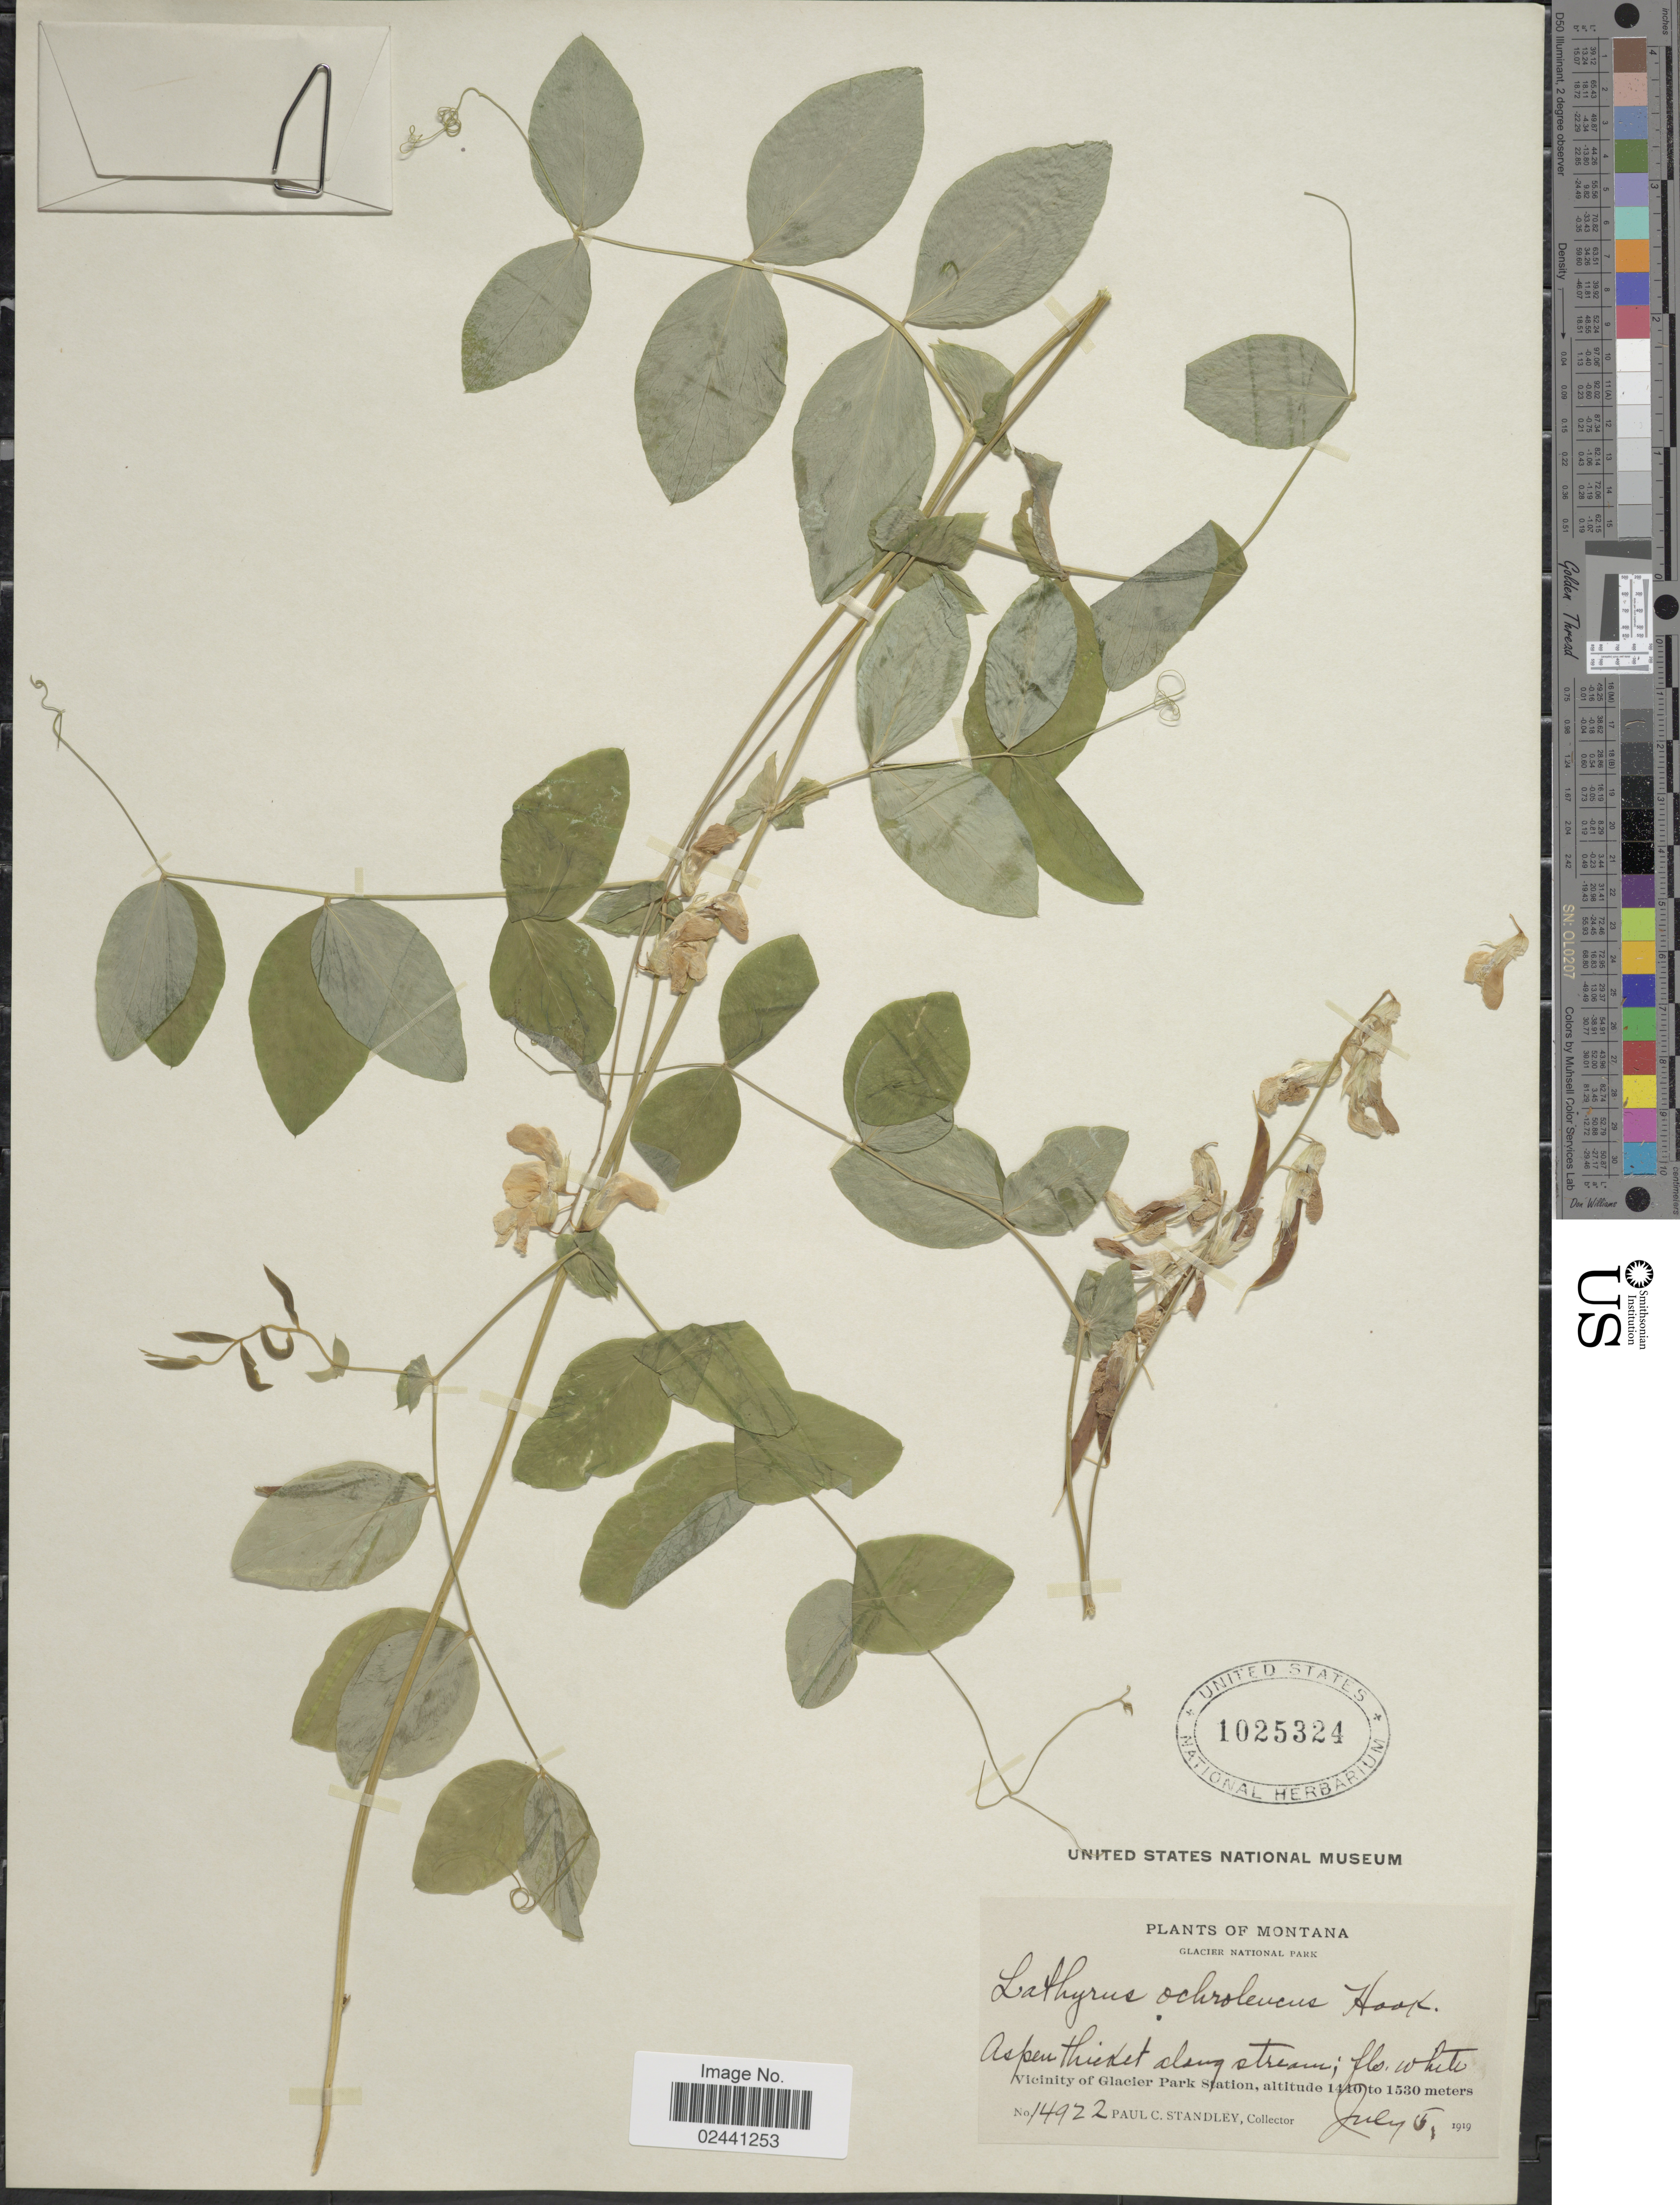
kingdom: Plantae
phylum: Tracheophyta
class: Magnoliopsida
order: Fabales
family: Fabaceae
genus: Lathyrus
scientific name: Lathyrus ochroleucus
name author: Hook.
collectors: P. C. Standley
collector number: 14922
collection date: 1919-07-05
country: United States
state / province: Montana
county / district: Glacier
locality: Glacier National Park, Vicinity of Glacier Park Station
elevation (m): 1440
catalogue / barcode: US 1025324